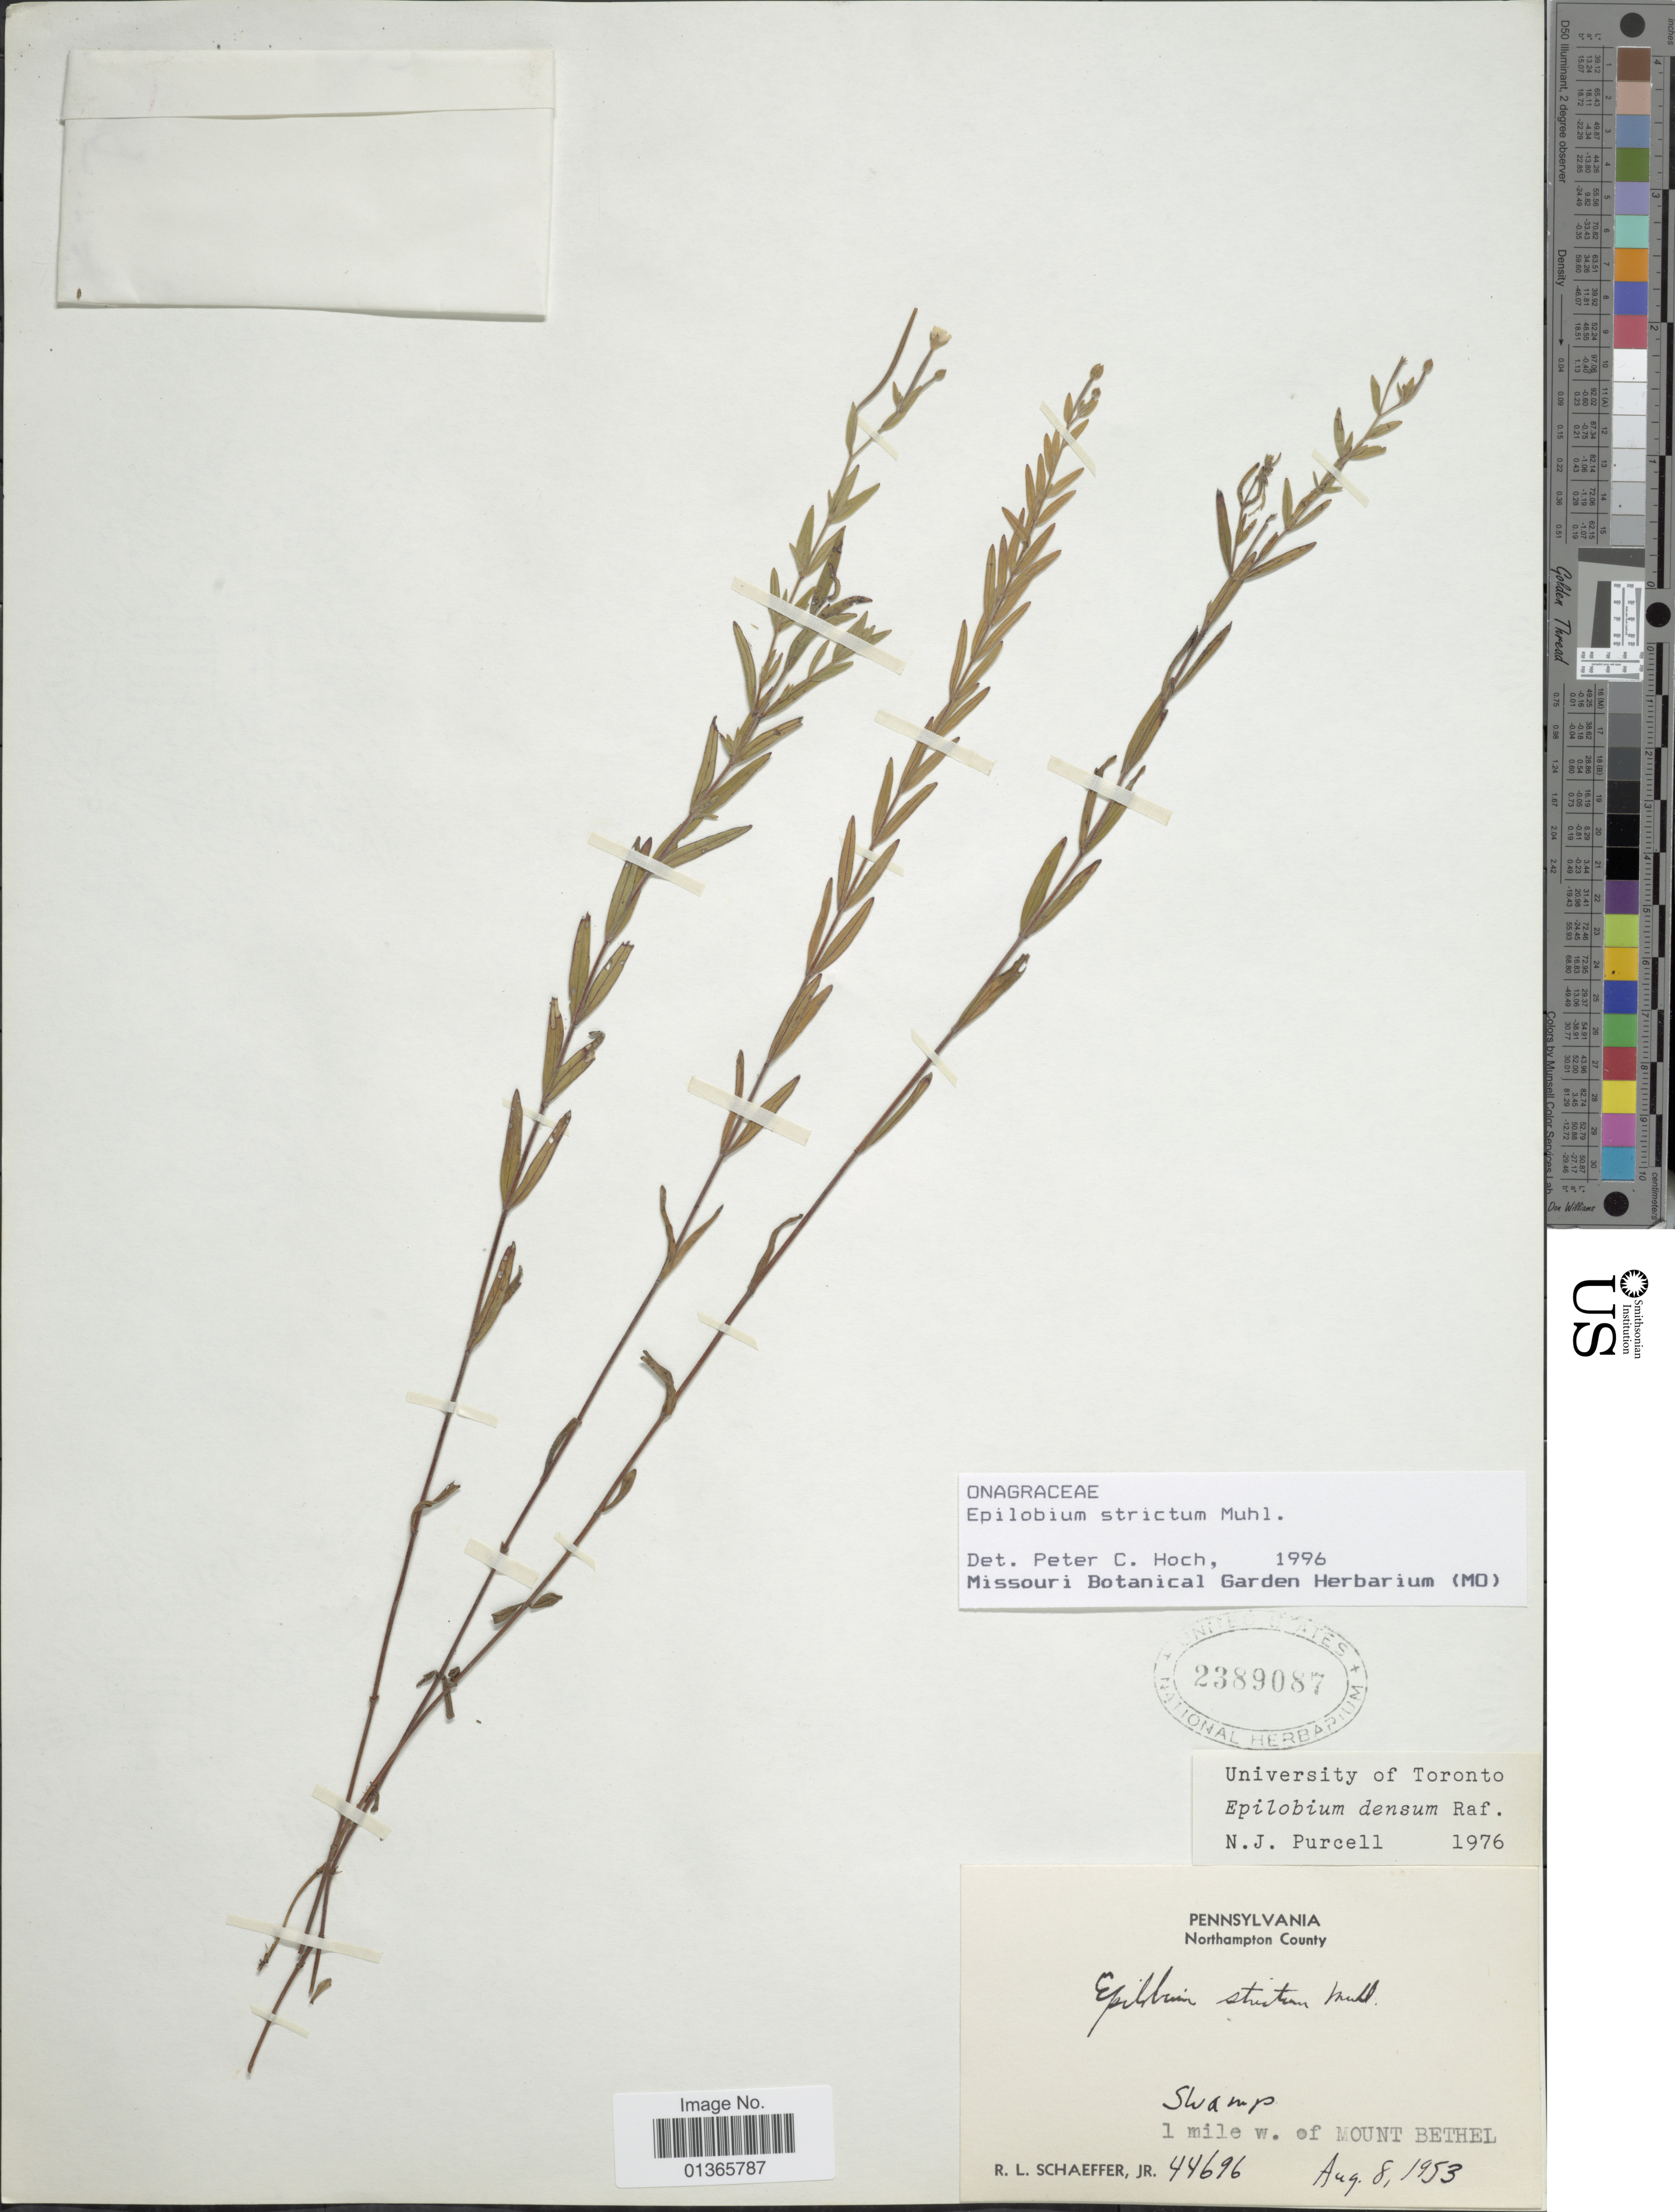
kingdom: Plantae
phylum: Tracheophyta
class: Magnoliopsida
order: Myrtales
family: Onagraceae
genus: Epilobium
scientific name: Epilobium strictum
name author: Muhl.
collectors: R. Schaeffer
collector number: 44696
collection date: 1953-08-08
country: United States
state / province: Pennsylvania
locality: Northampton County. 1 mile w. of Mount Bethel.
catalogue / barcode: US 2389087